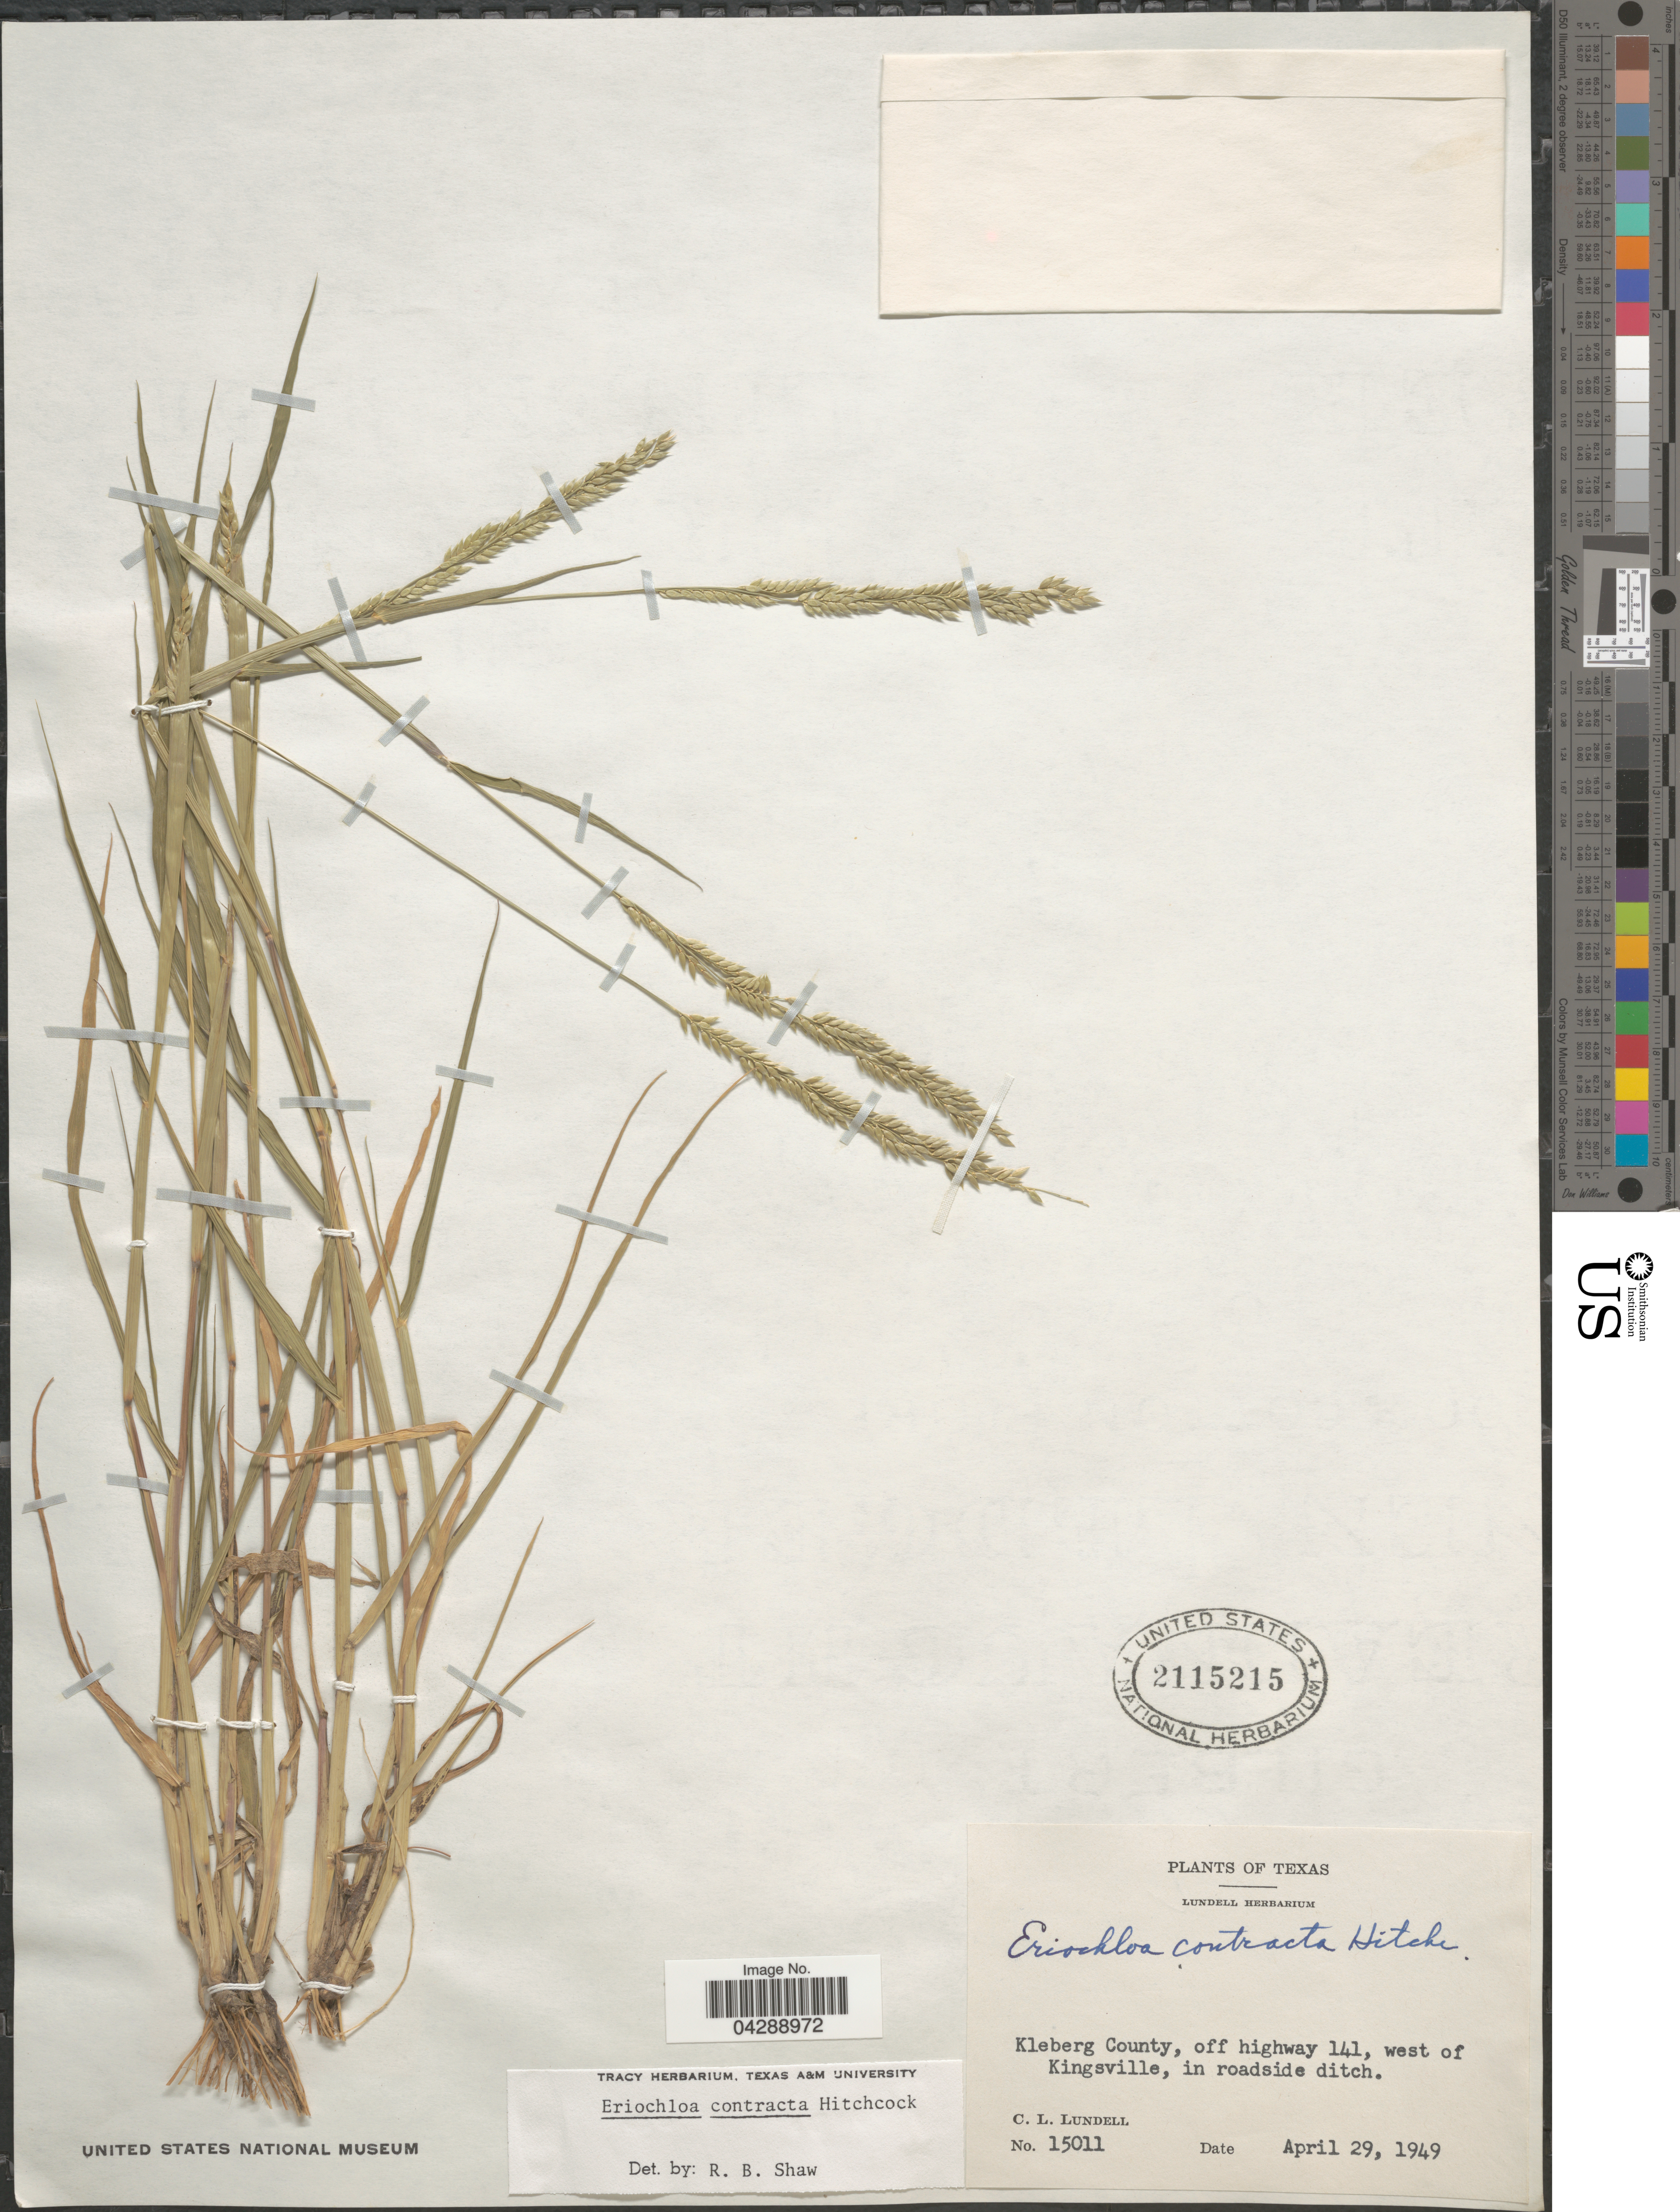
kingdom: Plantae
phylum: Tracheophyta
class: Liliopsida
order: Poales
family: Poaceae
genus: Eriochloa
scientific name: Eriochloa contracta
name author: Hitchc.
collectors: C. L. Lundell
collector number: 15011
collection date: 1949-04-29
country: United States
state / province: Texas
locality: Kleberg County, off highway 141, west of Kingsville, in roadside ditch.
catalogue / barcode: US 2115215